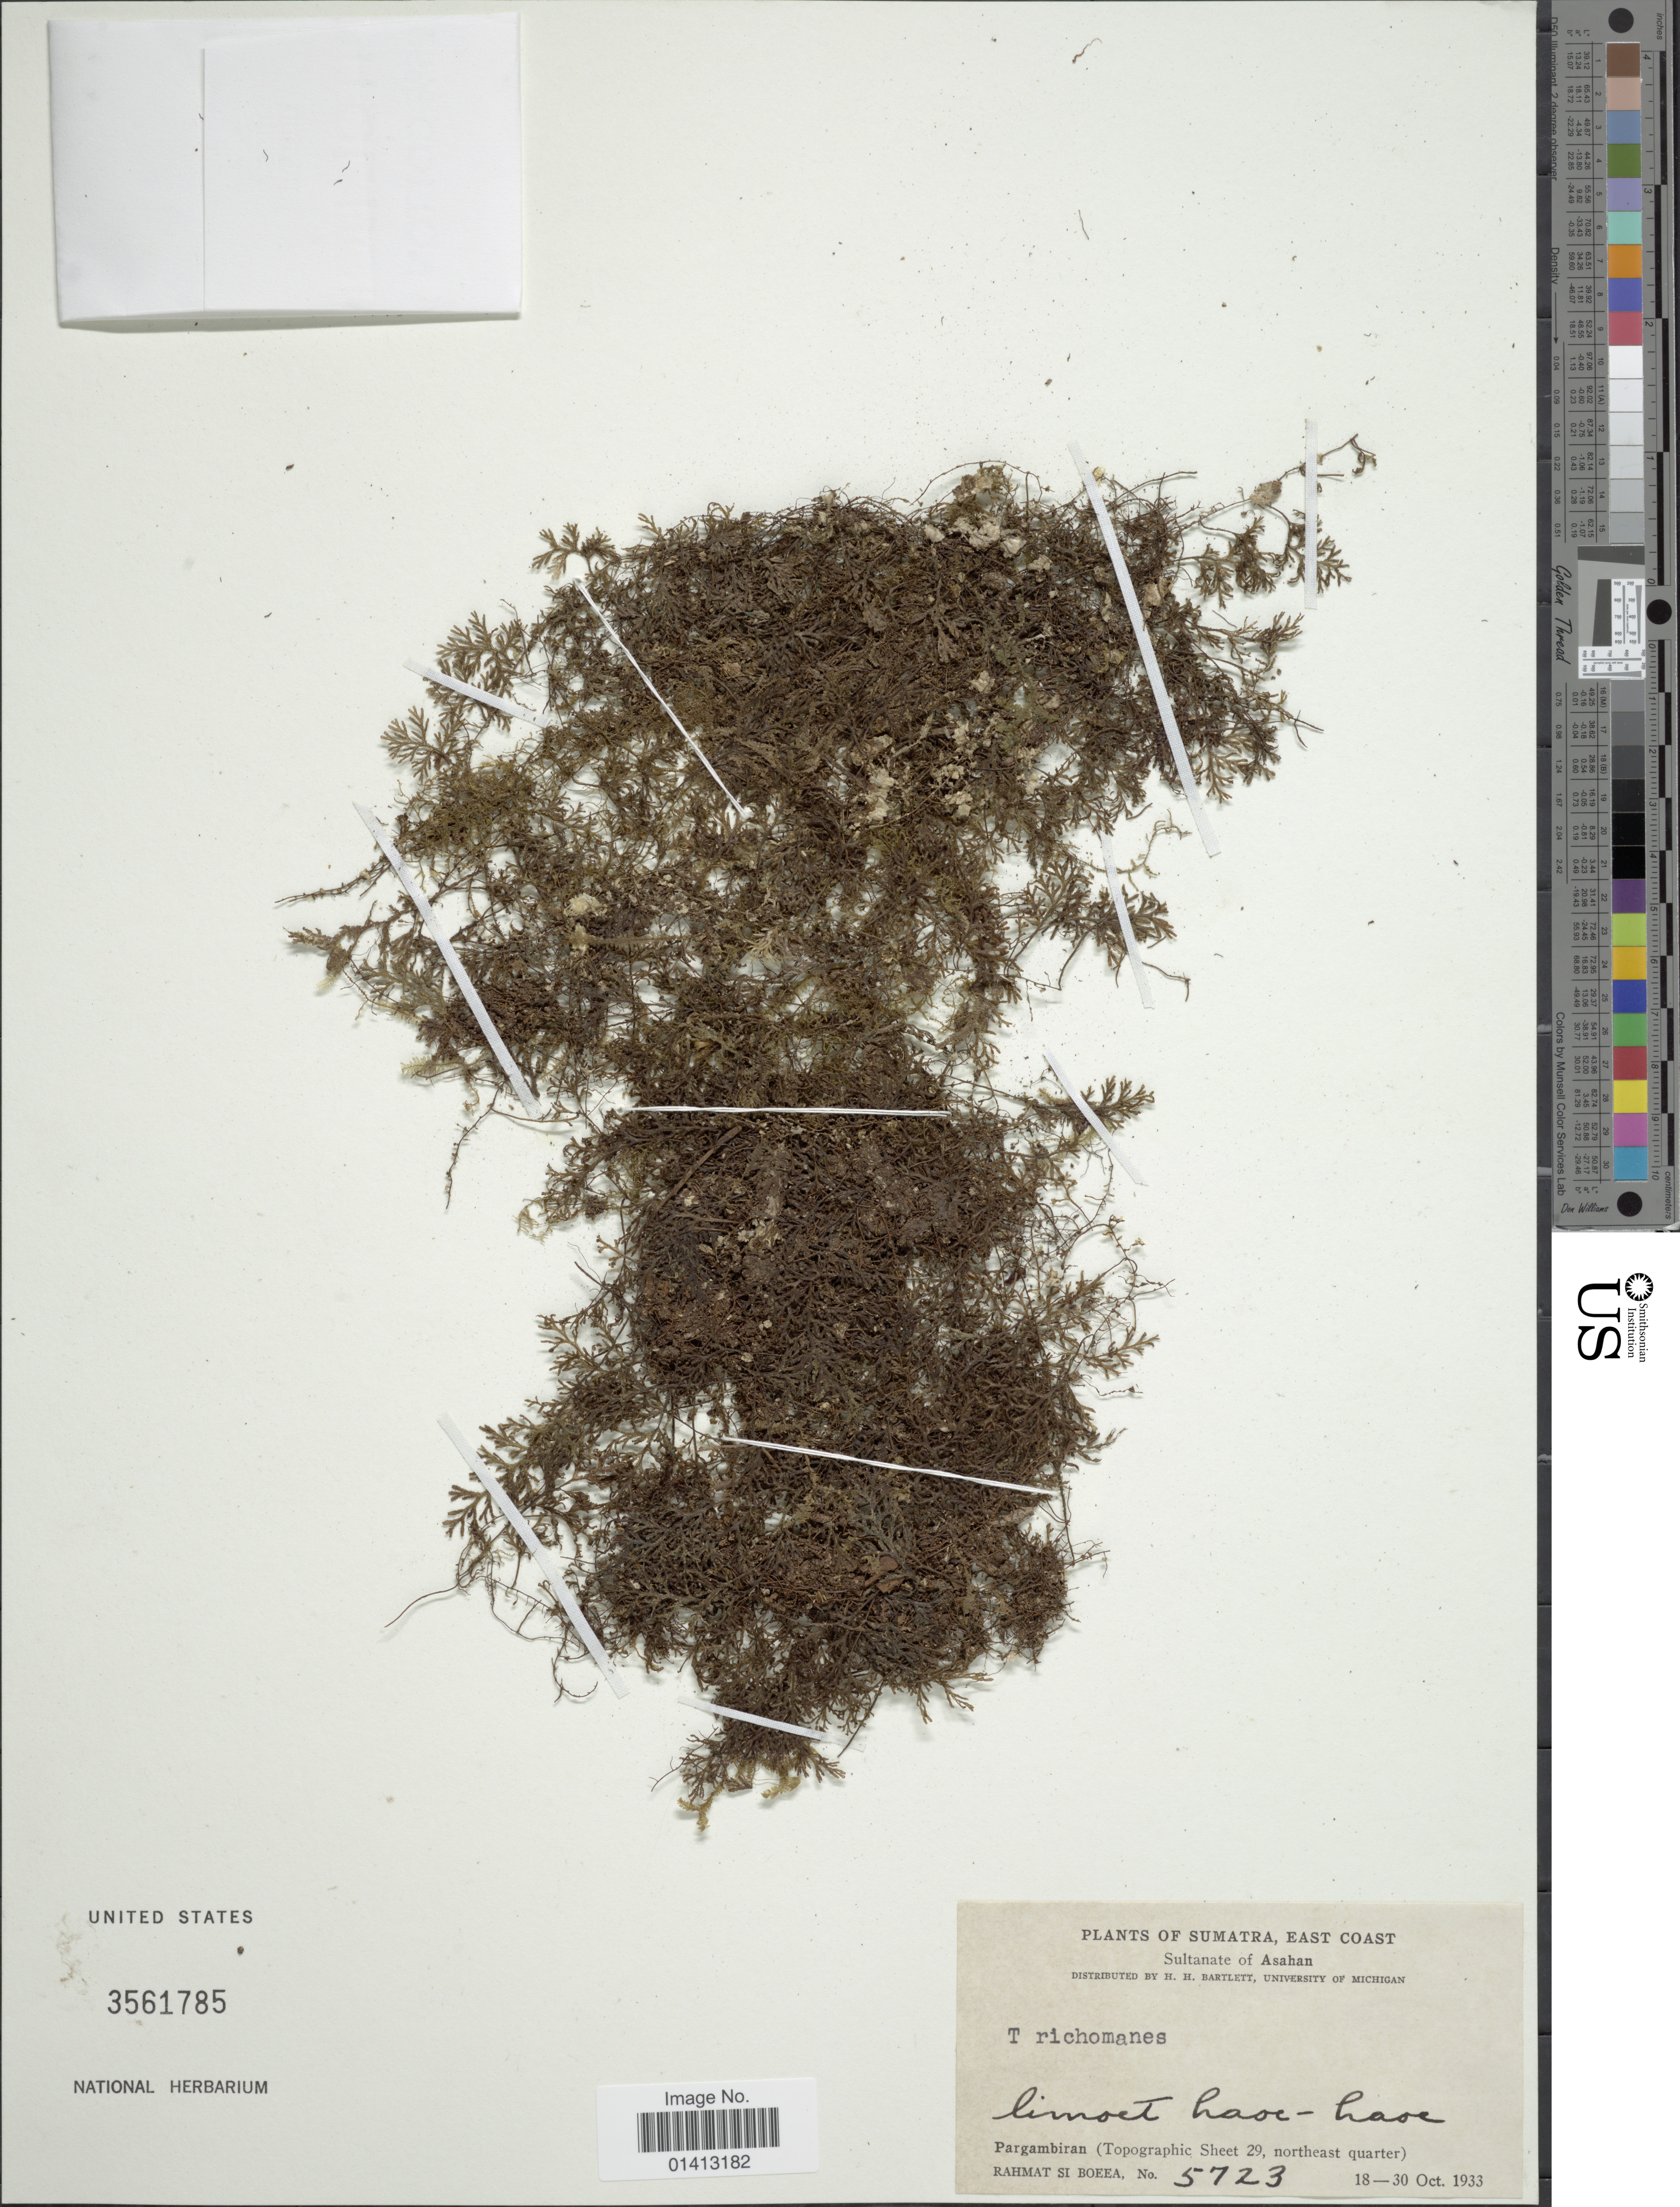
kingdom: Plantae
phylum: Tracheophyta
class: Polypodiopsida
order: Hymenophyllales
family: Hymenophyllaceae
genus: Crepidomanes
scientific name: Crepidomanes sp.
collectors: Rahmat Si Boeea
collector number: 5723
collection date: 1933-10-18/1933-10-30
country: Indonesia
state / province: Sumatra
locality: Sultanate of Asahan, Limoet Laoe-Laoe, Pargambiran (Topographic Sheet 29, northeast quarter)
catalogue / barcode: US 3561785